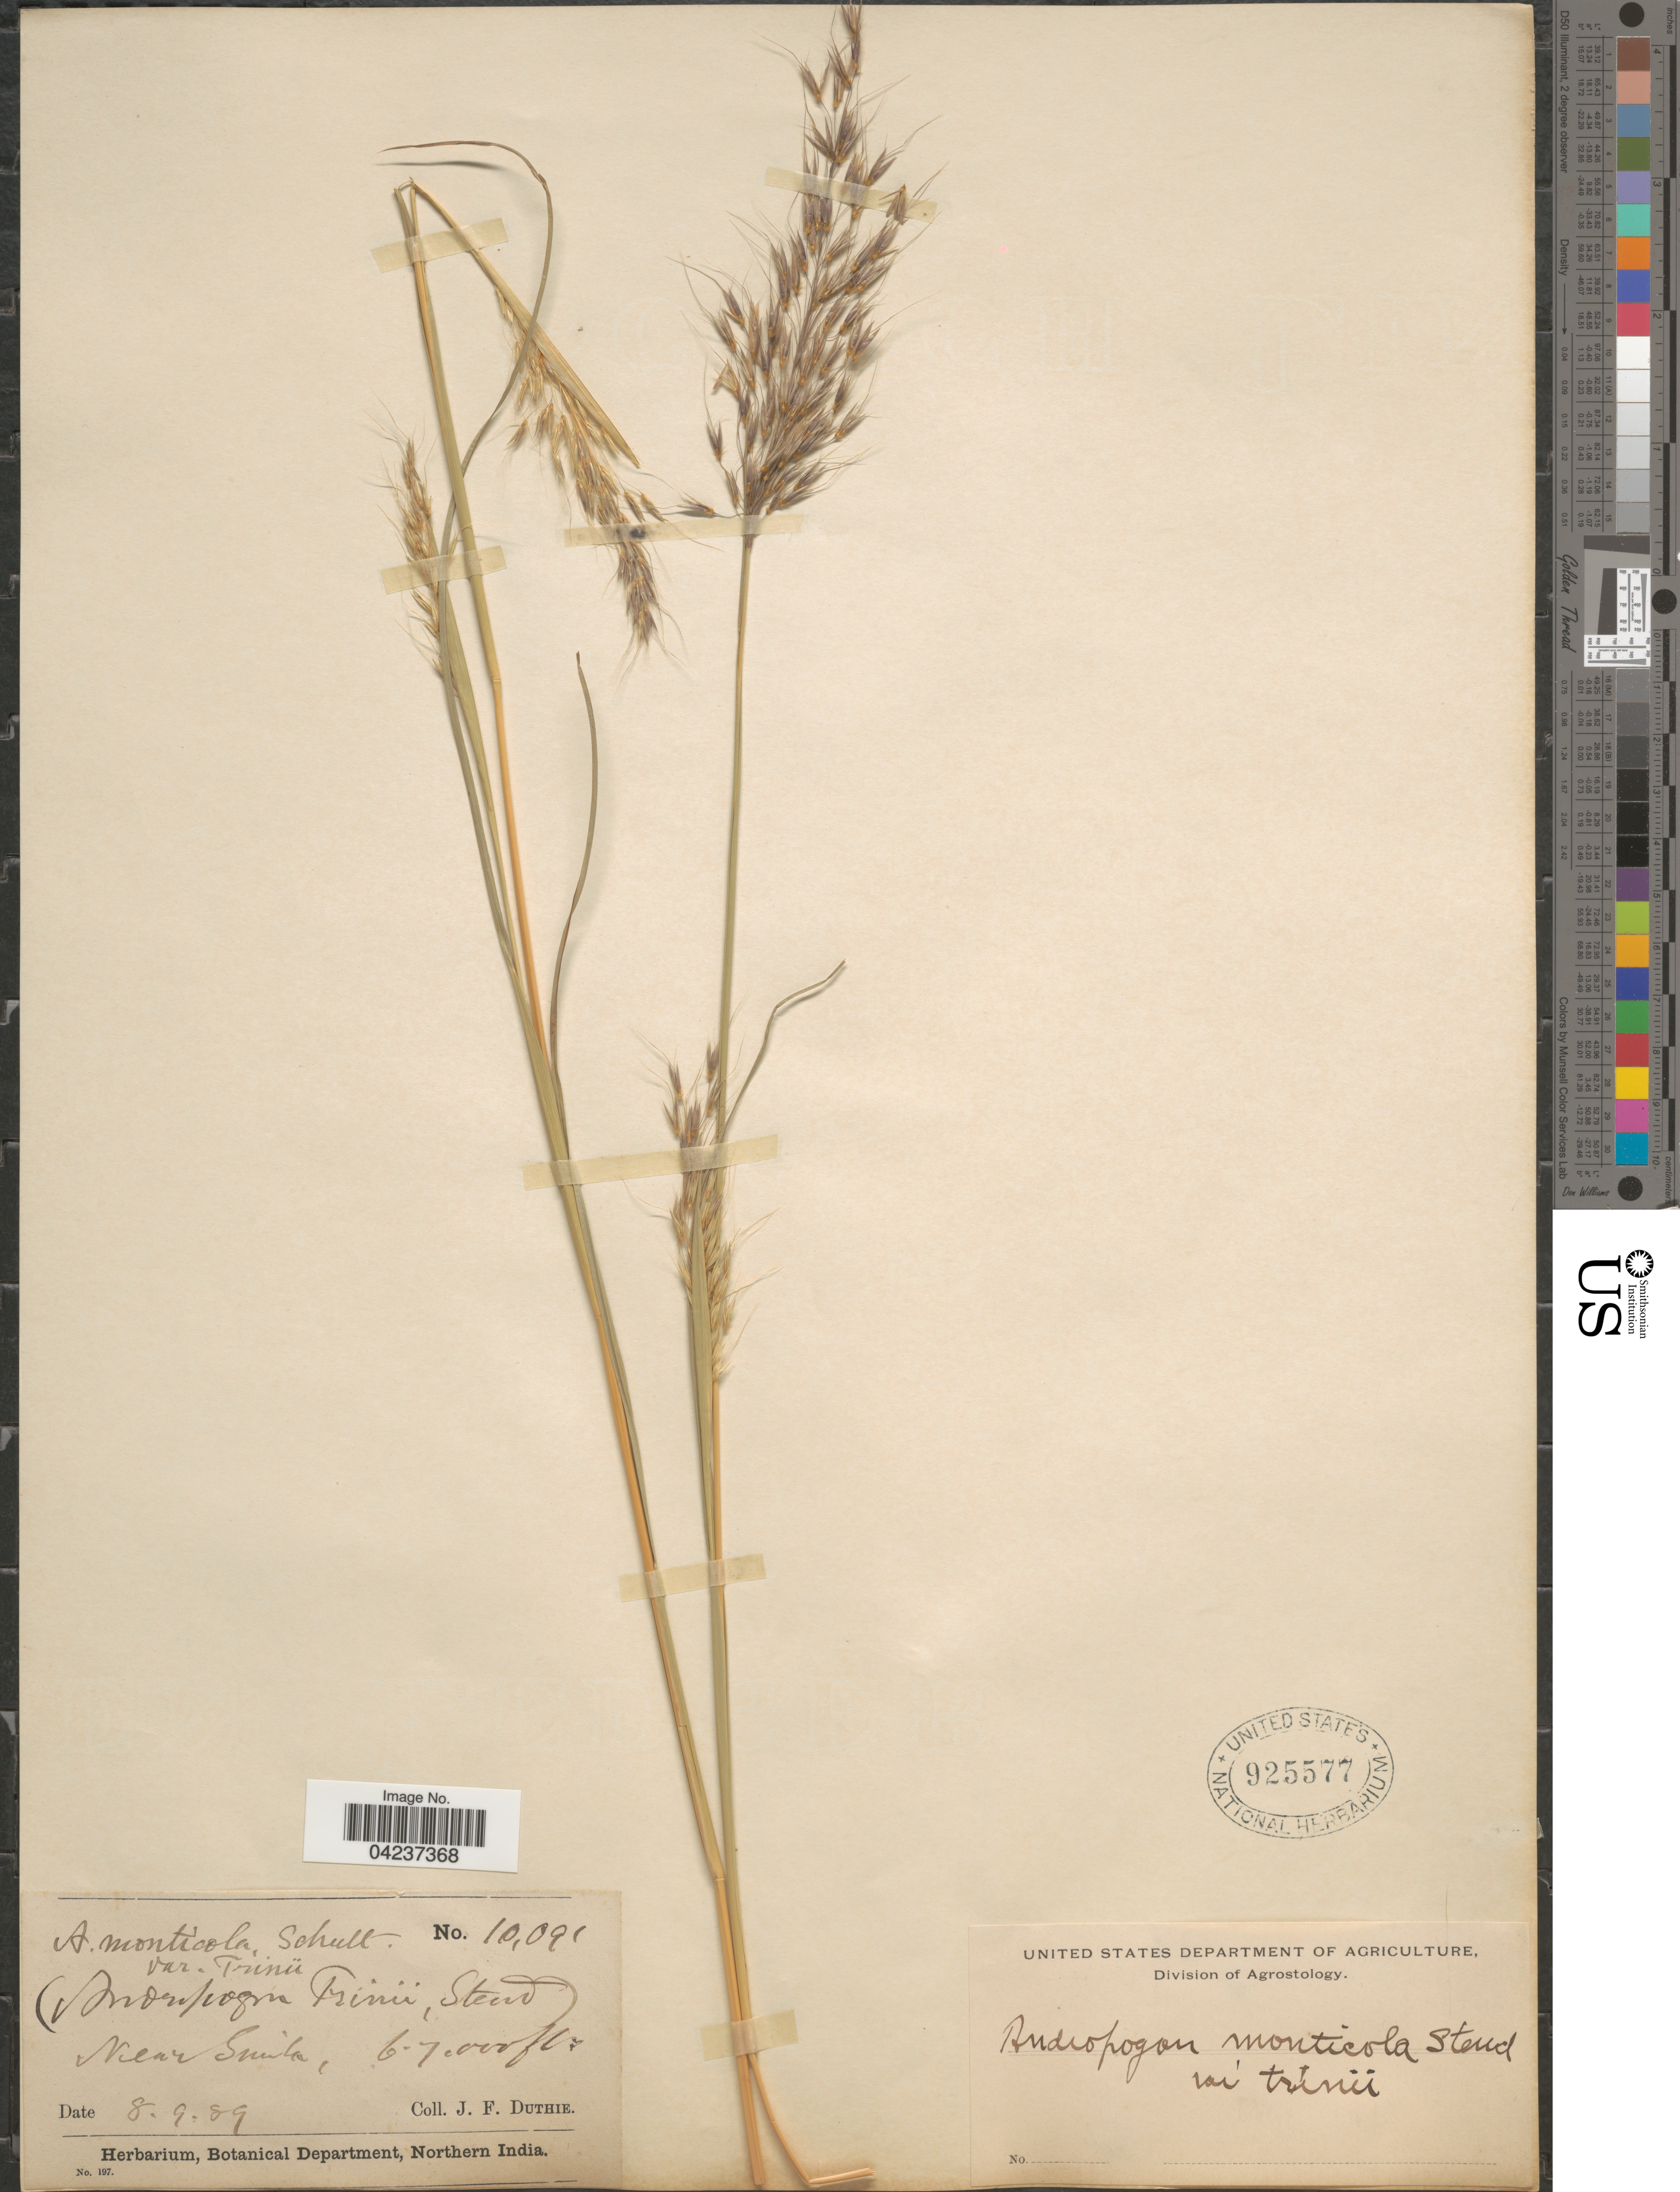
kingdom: Plantae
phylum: Tracheophyta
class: Liliopsida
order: Poales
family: Poaceae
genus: Chrysopogon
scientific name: Chrysopogon nodulibarbis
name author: (Hochst. ex Steud.) Henr.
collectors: J. F. Duthie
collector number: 10091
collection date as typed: Transcribed d/m/y: 8/9/89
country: India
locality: Near Simla.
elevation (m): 1829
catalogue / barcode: US 925577